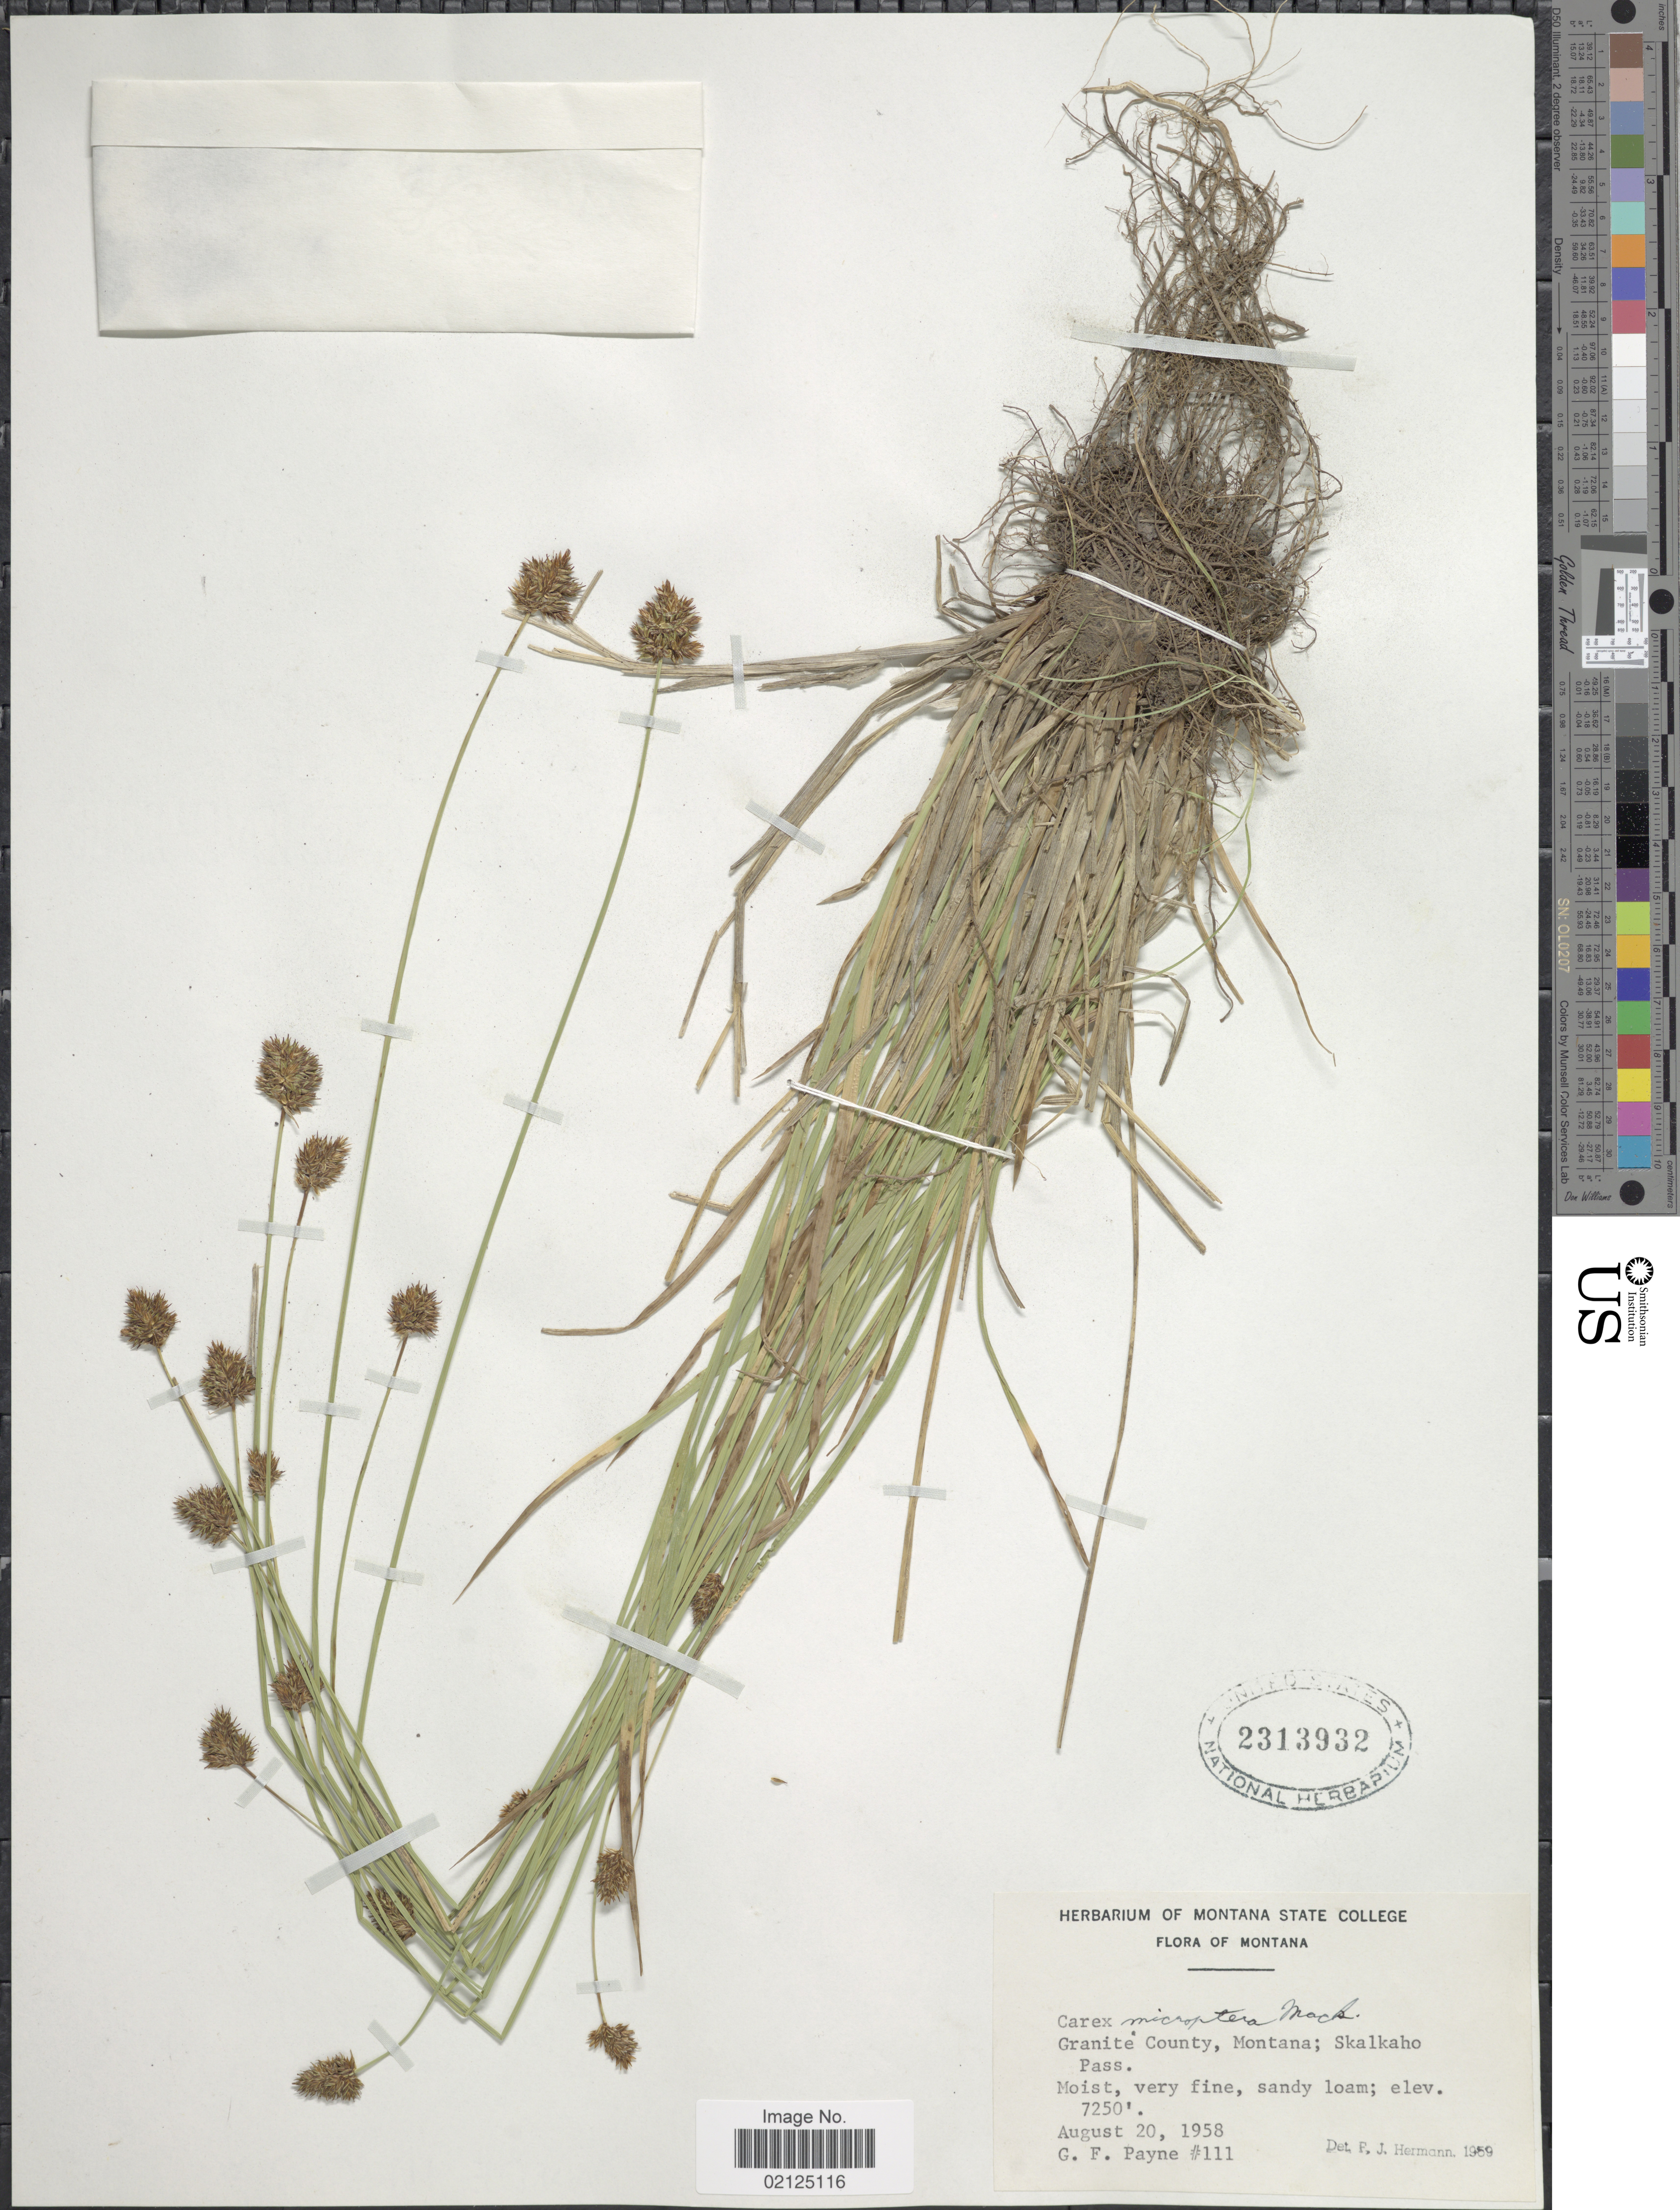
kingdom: Plantae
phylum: Tracheophyta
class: Liliopsida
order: Poales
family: Cyperaceae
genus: Carex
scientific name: Carex microptera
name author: Mack.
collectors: G. Payne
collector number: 111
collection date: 1958-08-20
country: United States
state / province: Montana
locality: Granite County, Montana; Skalkaho Pass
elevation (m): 2210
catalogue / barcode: US 2313932